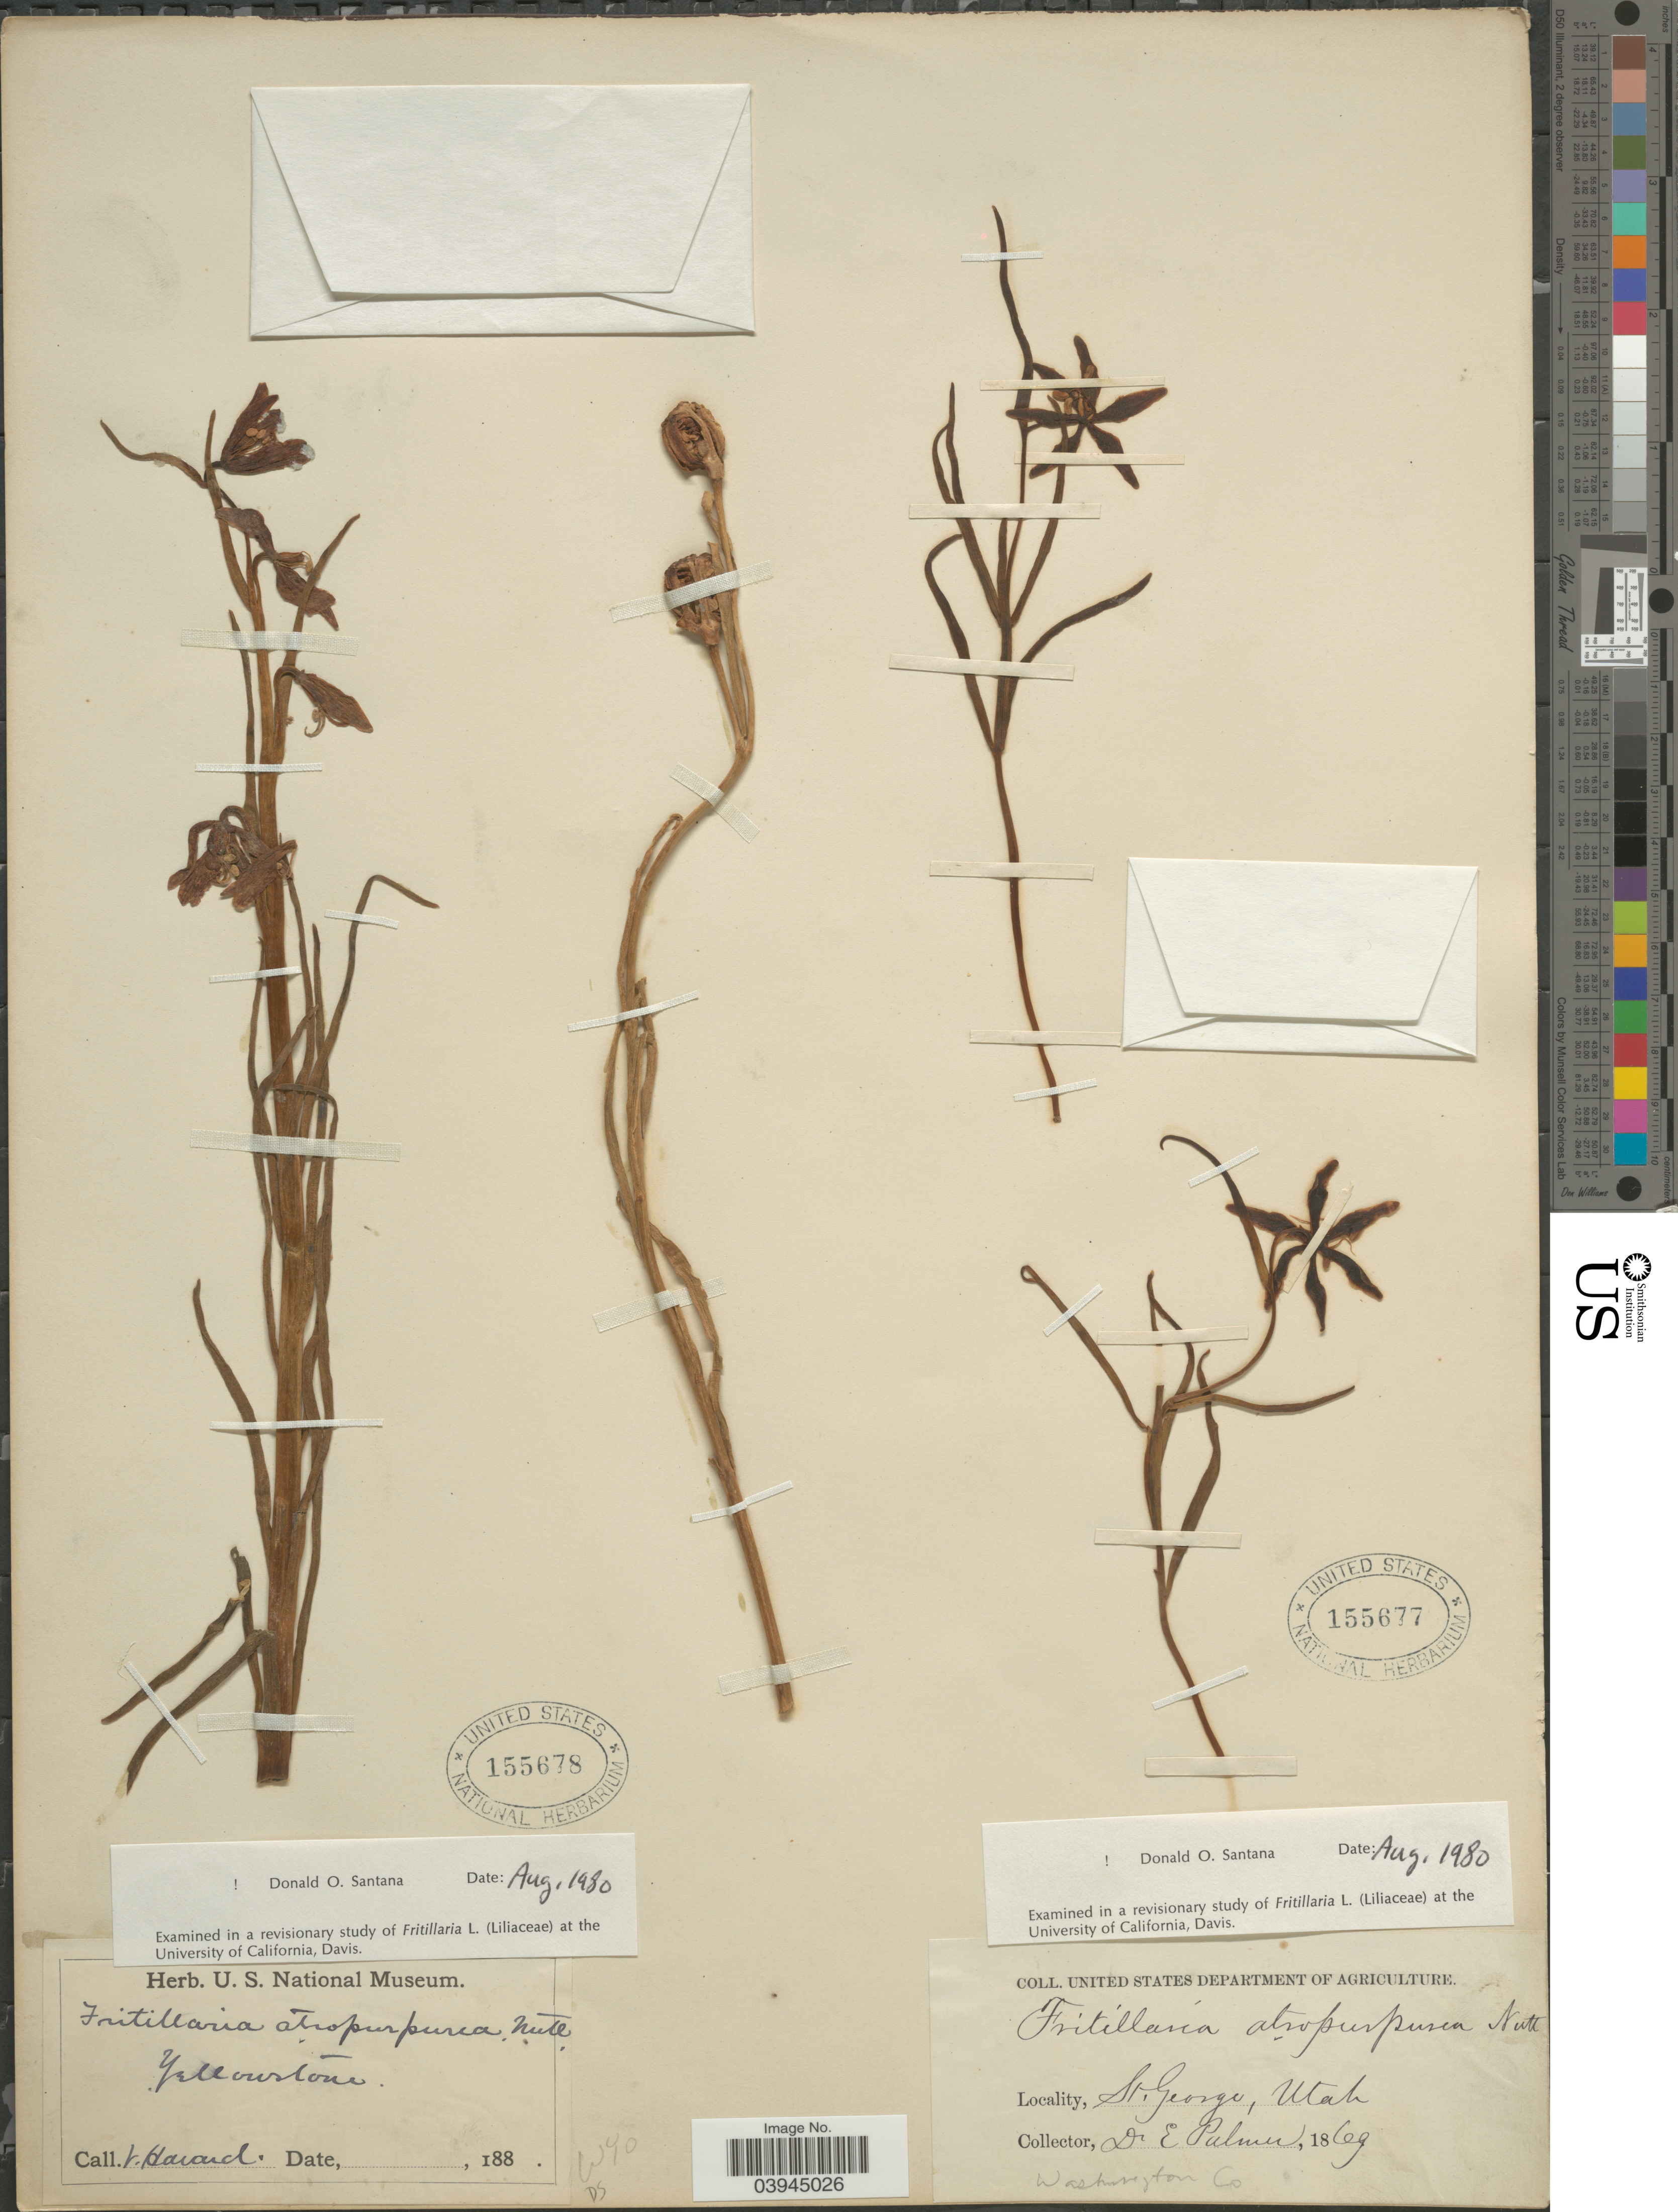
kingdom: Plantae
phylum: Tracheophyta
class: Liliopsida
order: Liliales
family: Liliaceae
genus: Fritillaria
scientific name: Fritillaria atropurpurea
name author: Nutt.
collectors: V. Havard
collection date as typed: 188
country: United States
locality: Yellowstone.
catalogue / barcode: US 155678